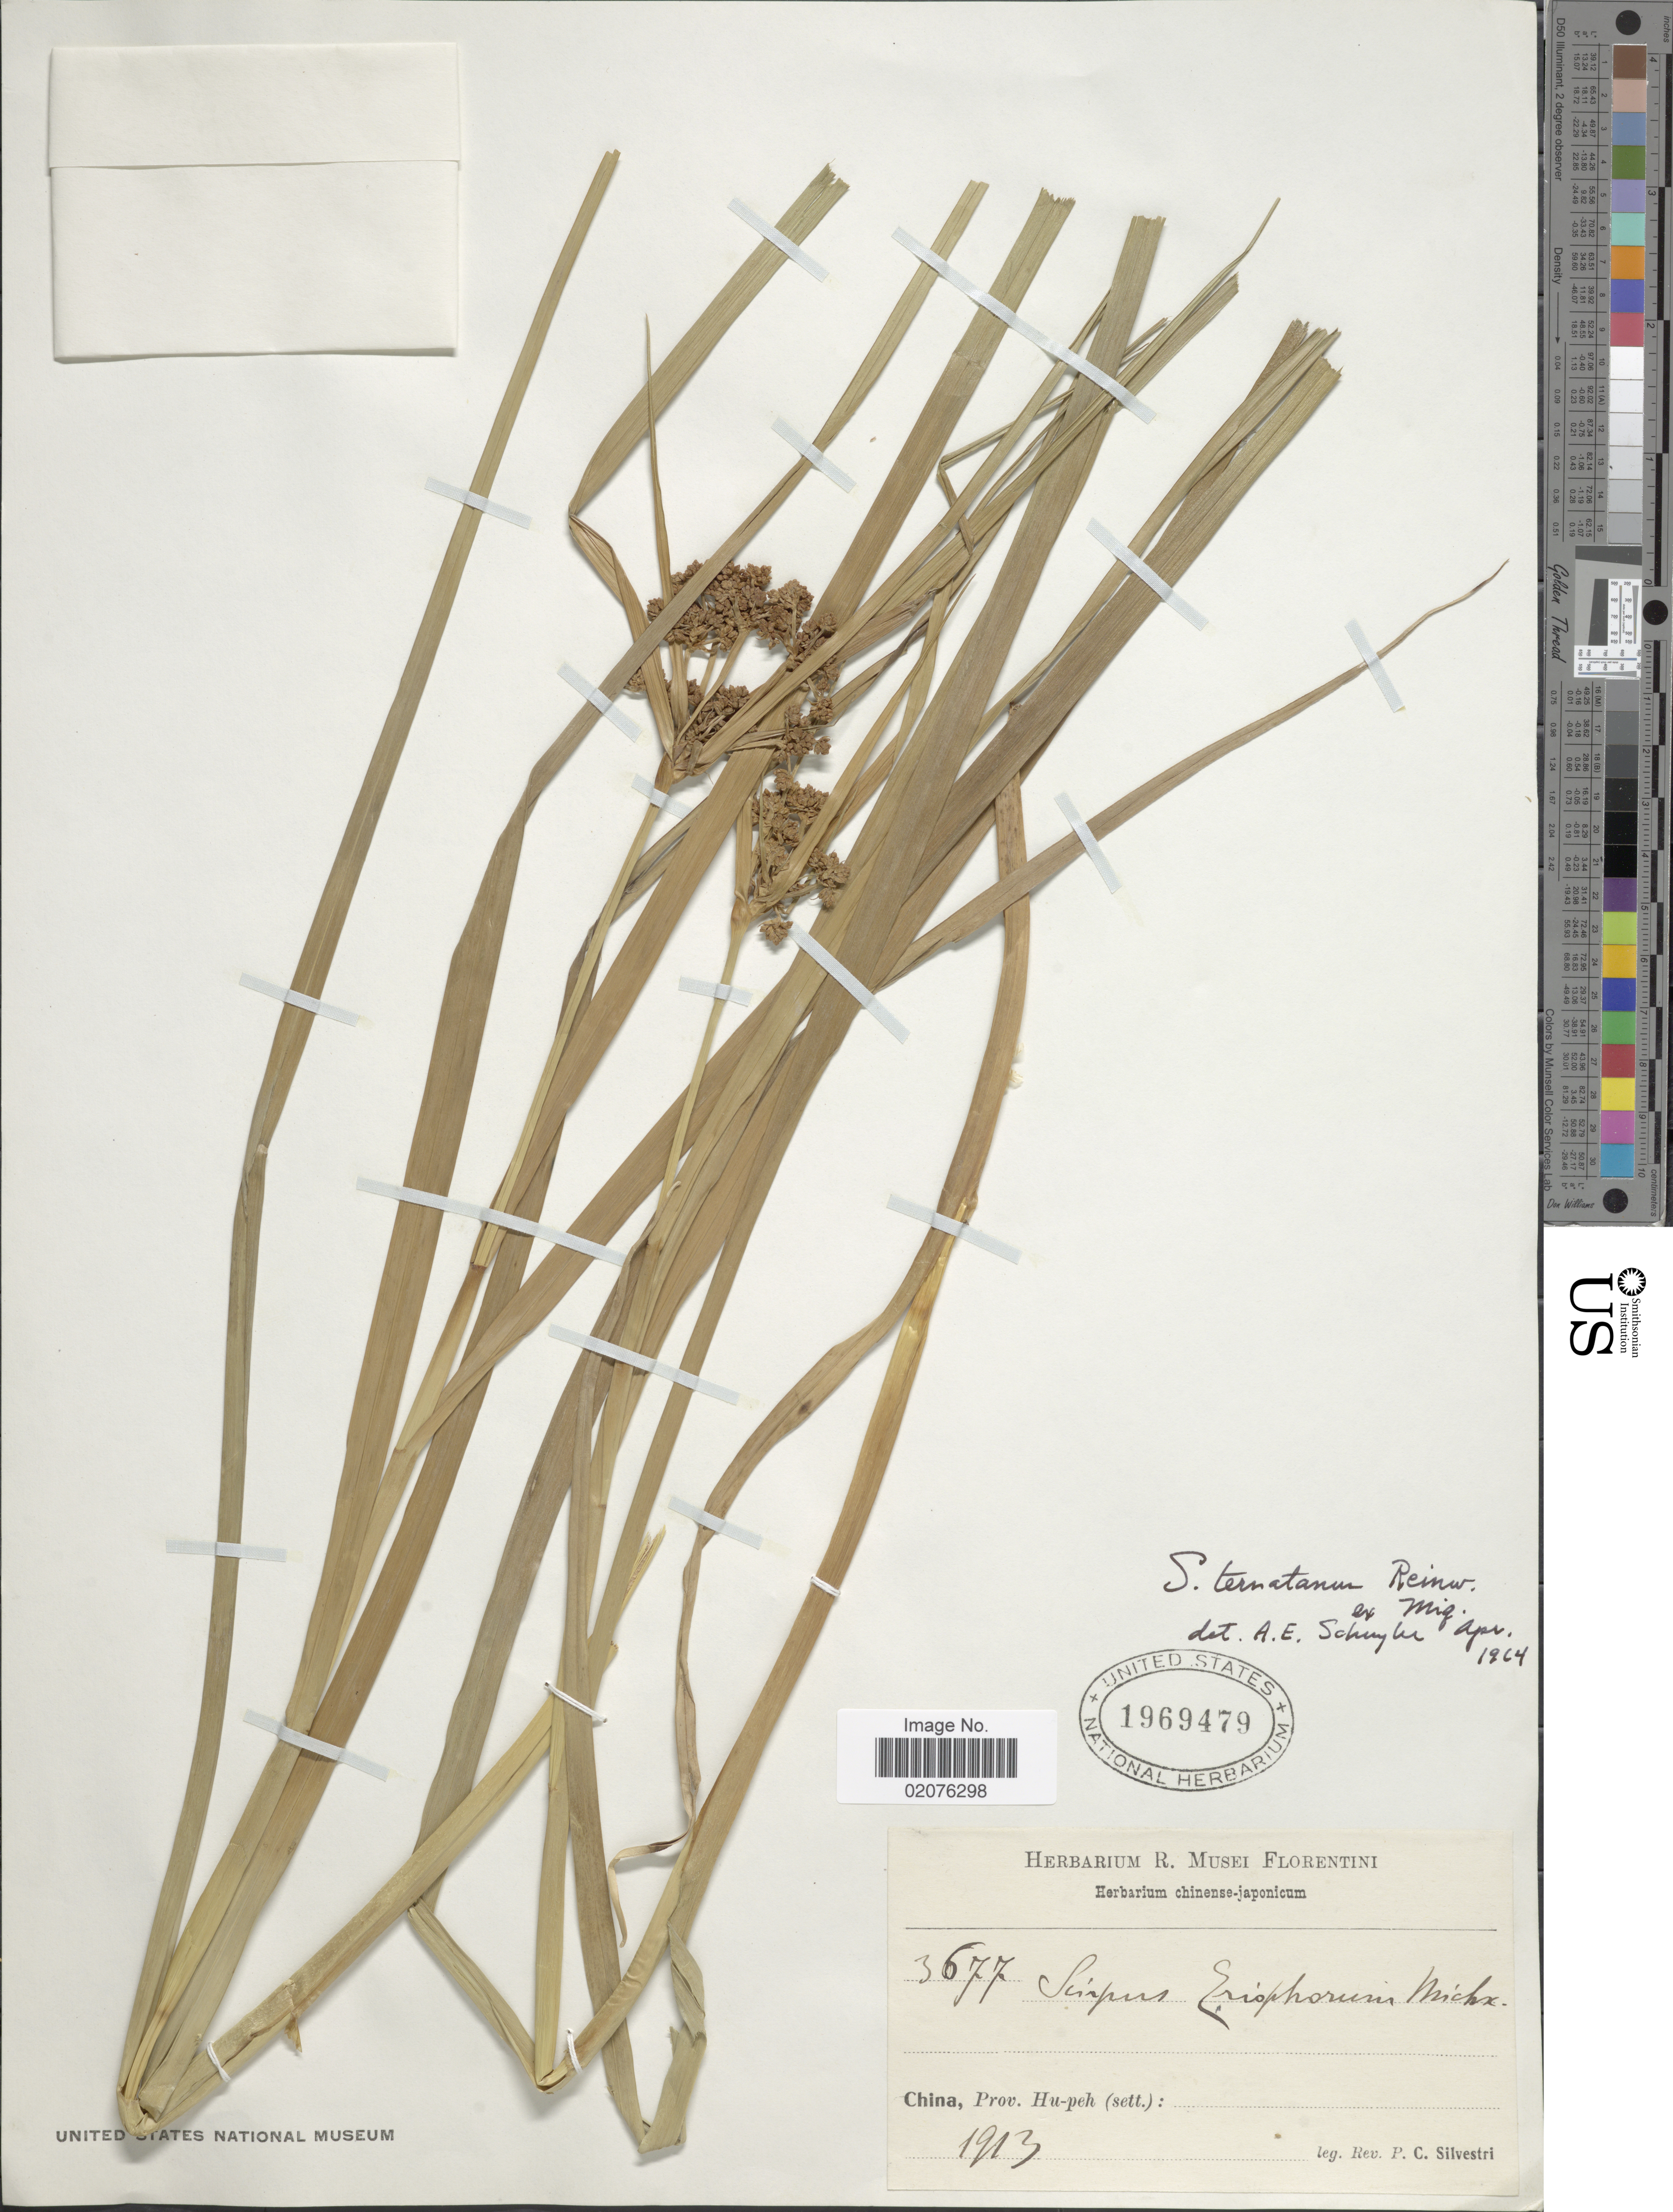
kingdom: Plantae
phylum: Tracheophyta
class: Liliopsida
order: Poales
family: Cyperaceae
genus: Scirpus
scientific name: Scirpus ternatanus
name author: Reinw. ex Miq.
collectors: P. Silvestri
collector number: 3677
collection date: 1913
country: China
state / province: Hubei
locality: Hu-Pewh (sett.)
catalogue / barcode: US 1969479